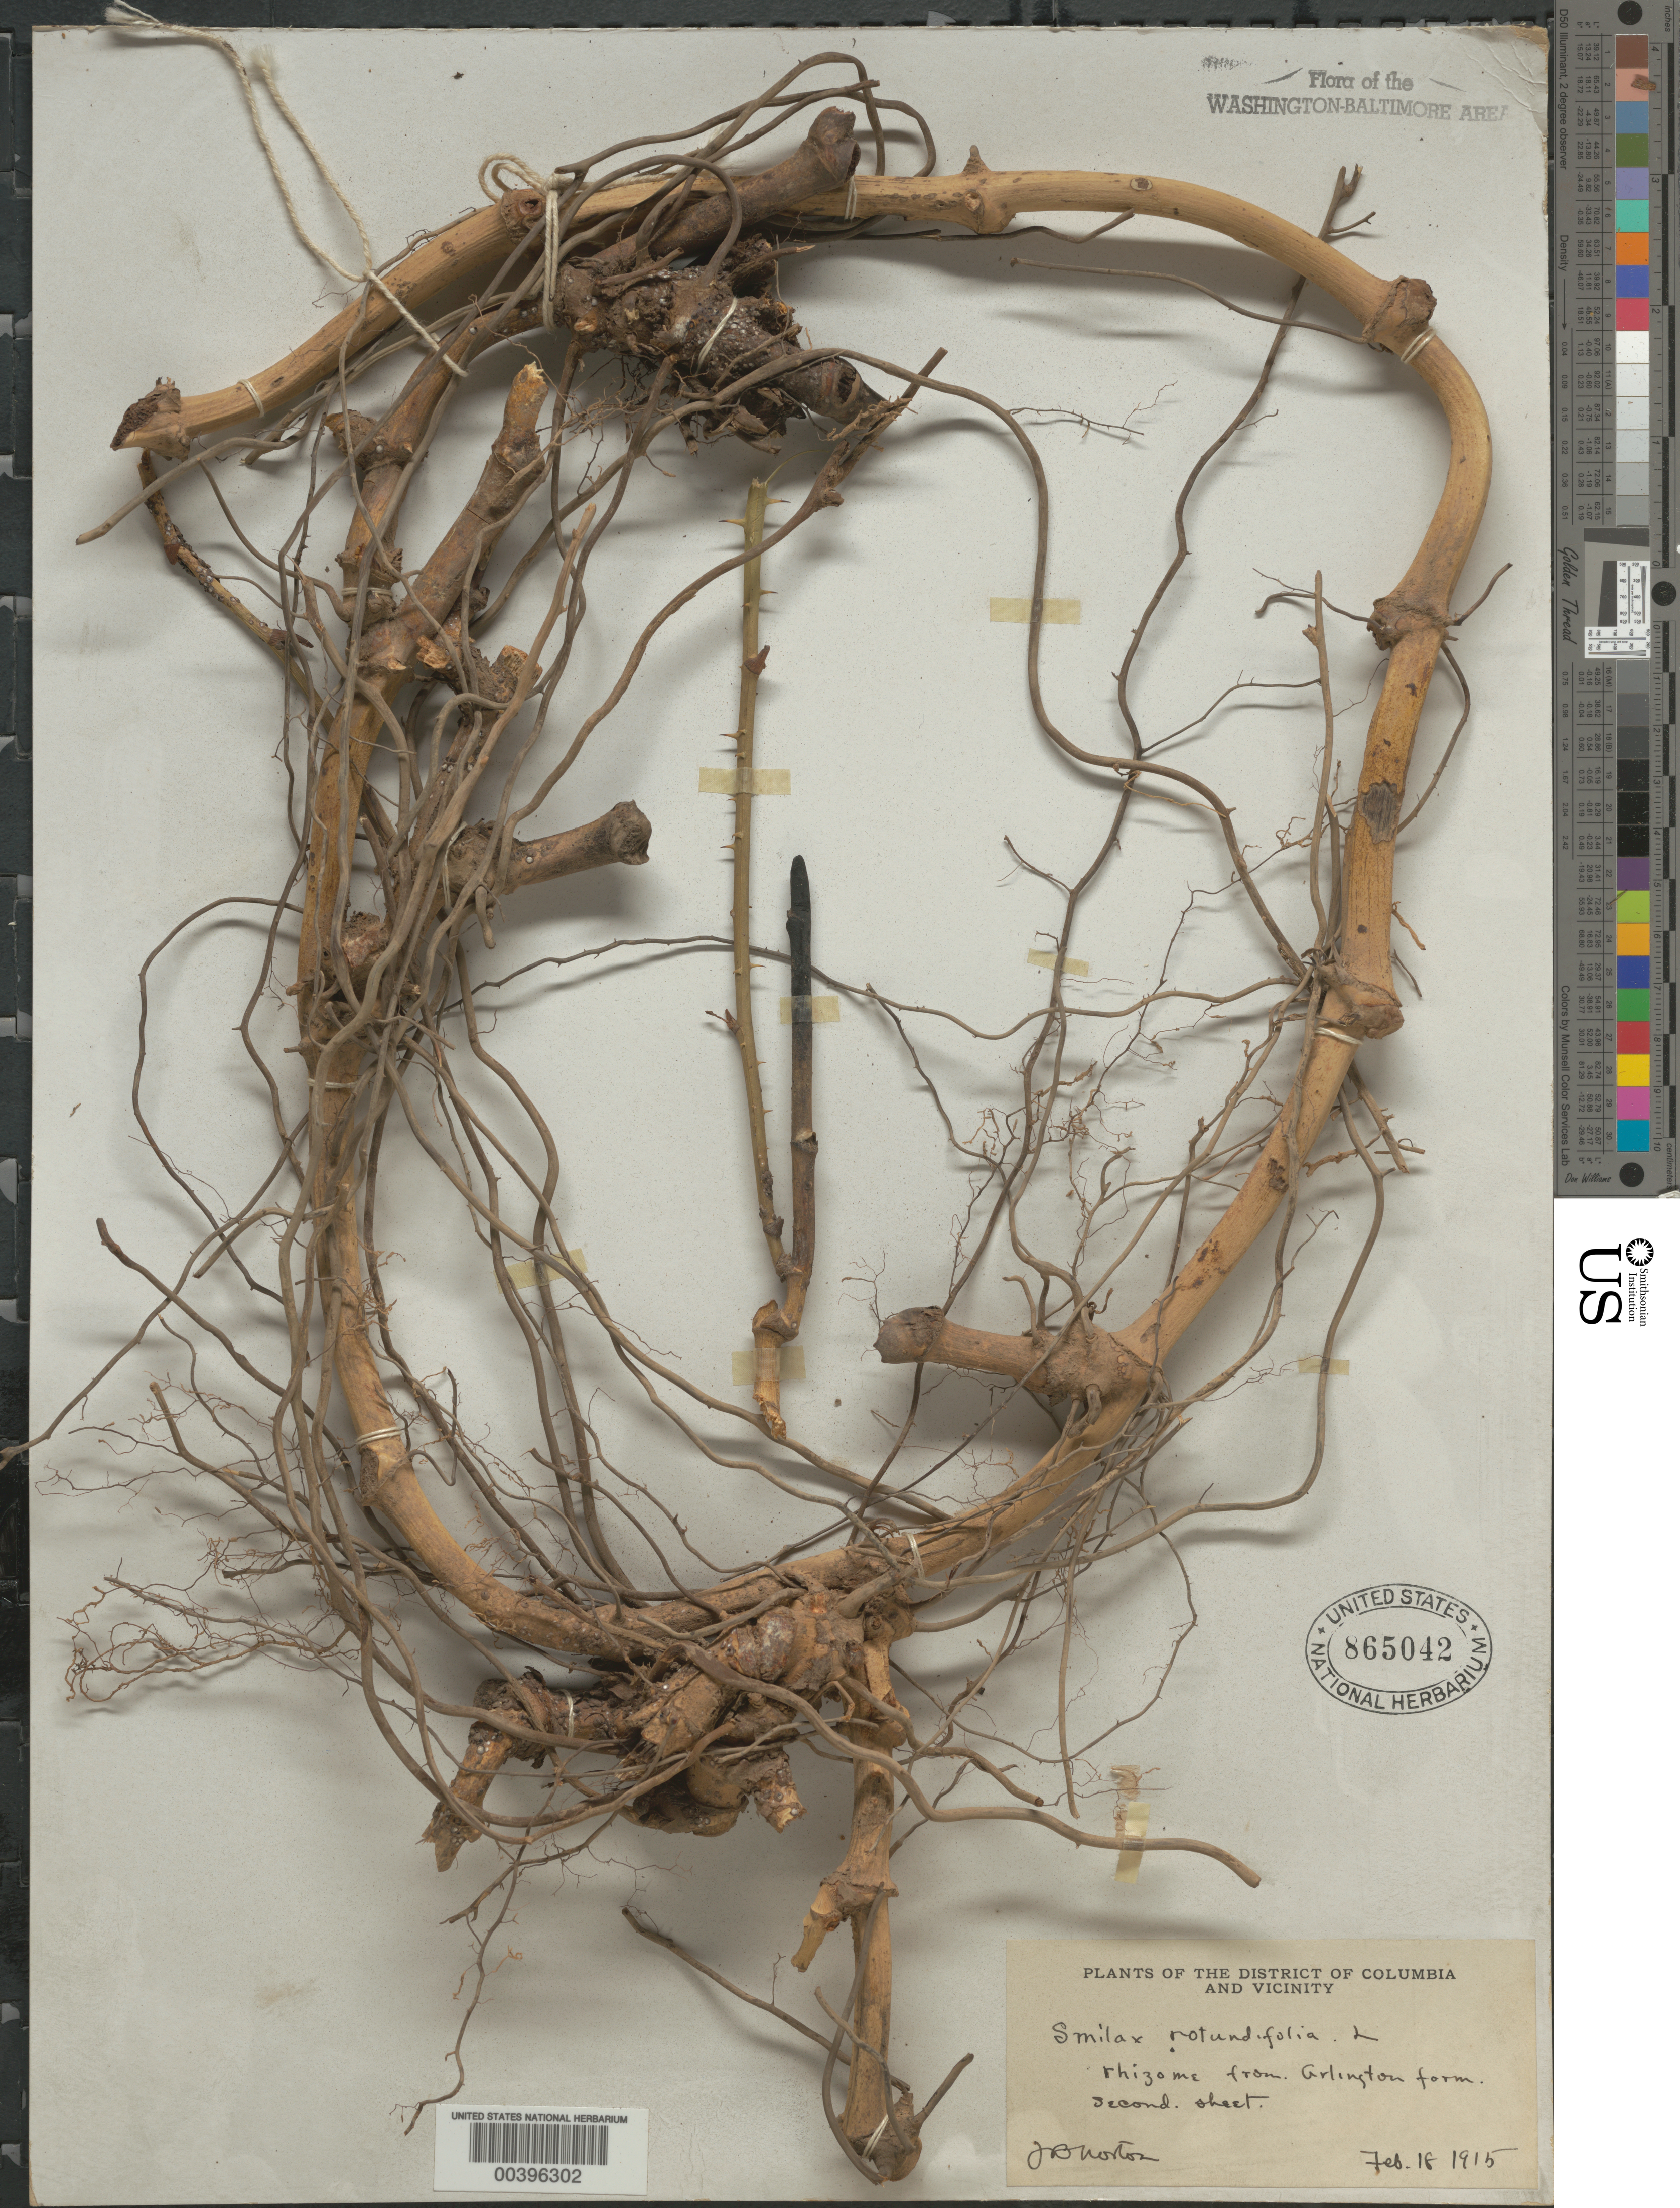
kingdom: Plantae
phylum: Tracheophyta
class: Liliopsida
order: Liliales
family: Smilacaceae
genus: Smilax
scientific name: Smilax rotundifolia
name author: L.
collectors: J. Norton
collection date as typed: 18 Feb 1915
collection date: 1915-02-18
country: United States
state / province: Virginia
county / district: Arlington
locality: Arlington Farm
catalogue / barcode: US 865042